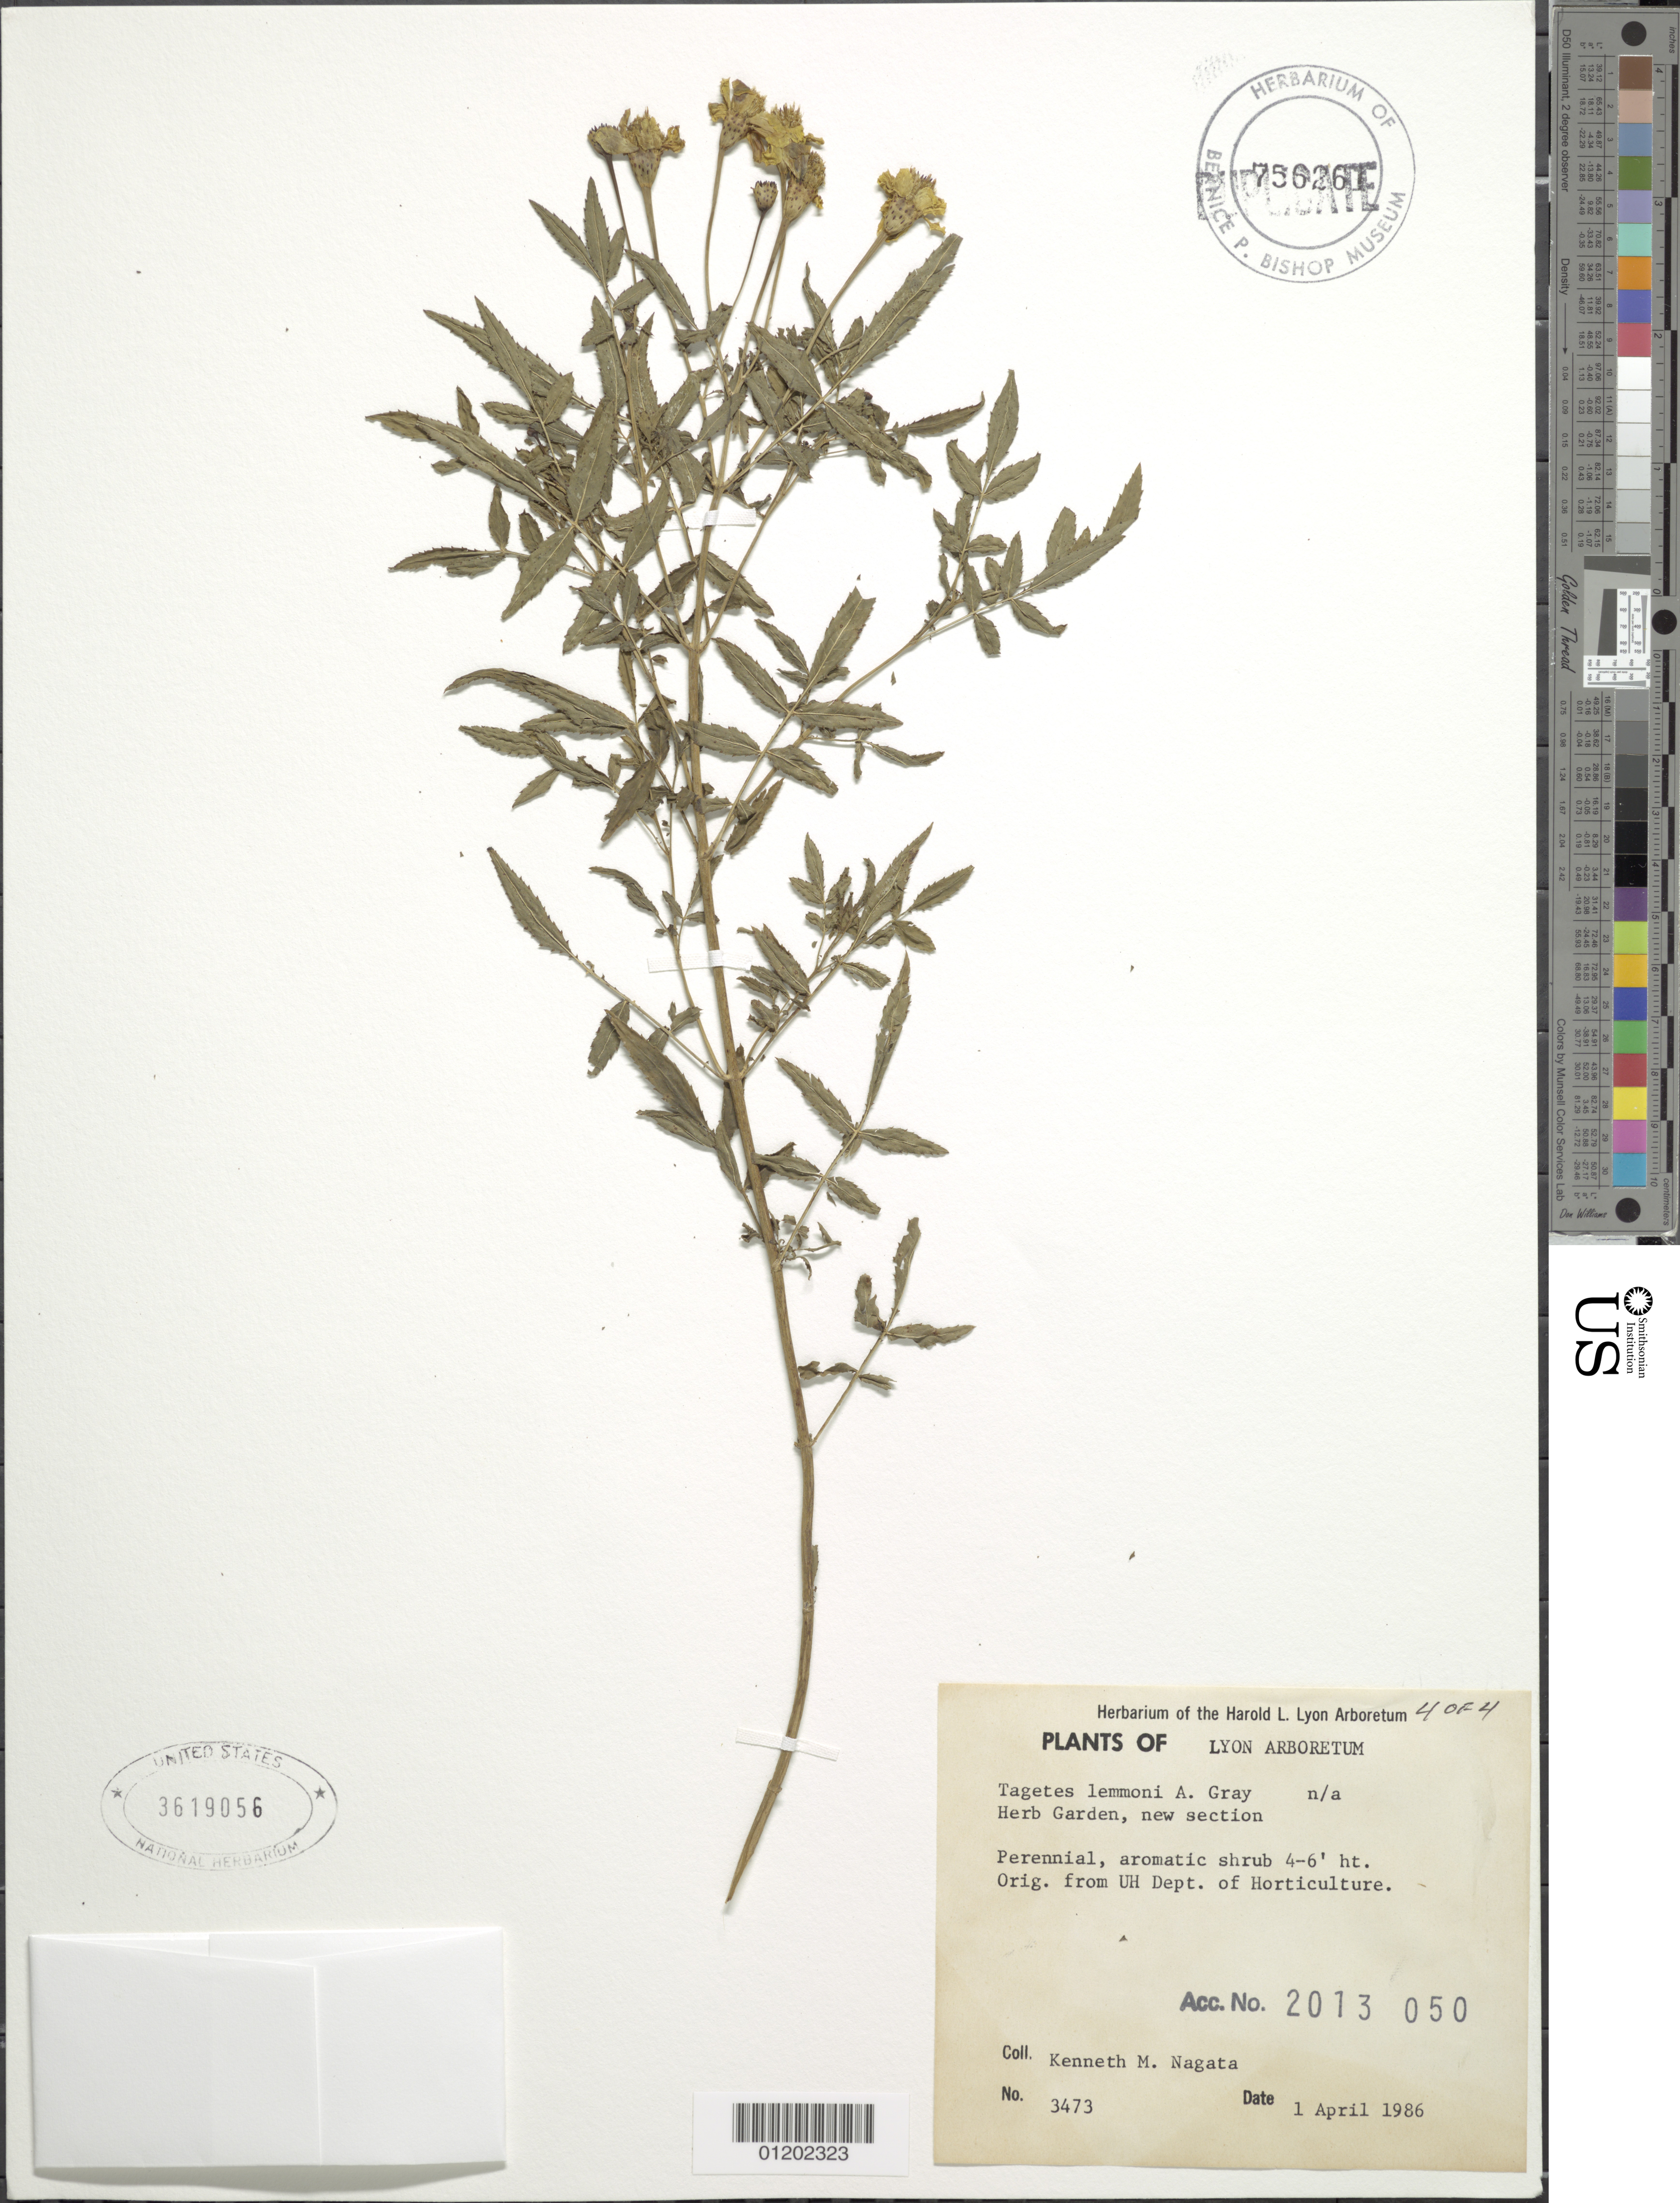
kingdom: Plantae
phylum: Tracheophyta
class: Magnoliopsida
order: Asterales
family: Asteraceae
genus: Tagetes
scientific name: Tagetes lemmonii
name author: A. Gray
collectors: K. Nagata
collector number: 3473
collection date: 1986-04-01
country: United States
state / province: Hawaii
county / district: Honolulu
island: Oahu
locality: Lyon Arboretum, Herb Garden, new section.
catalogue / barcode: US 3619056